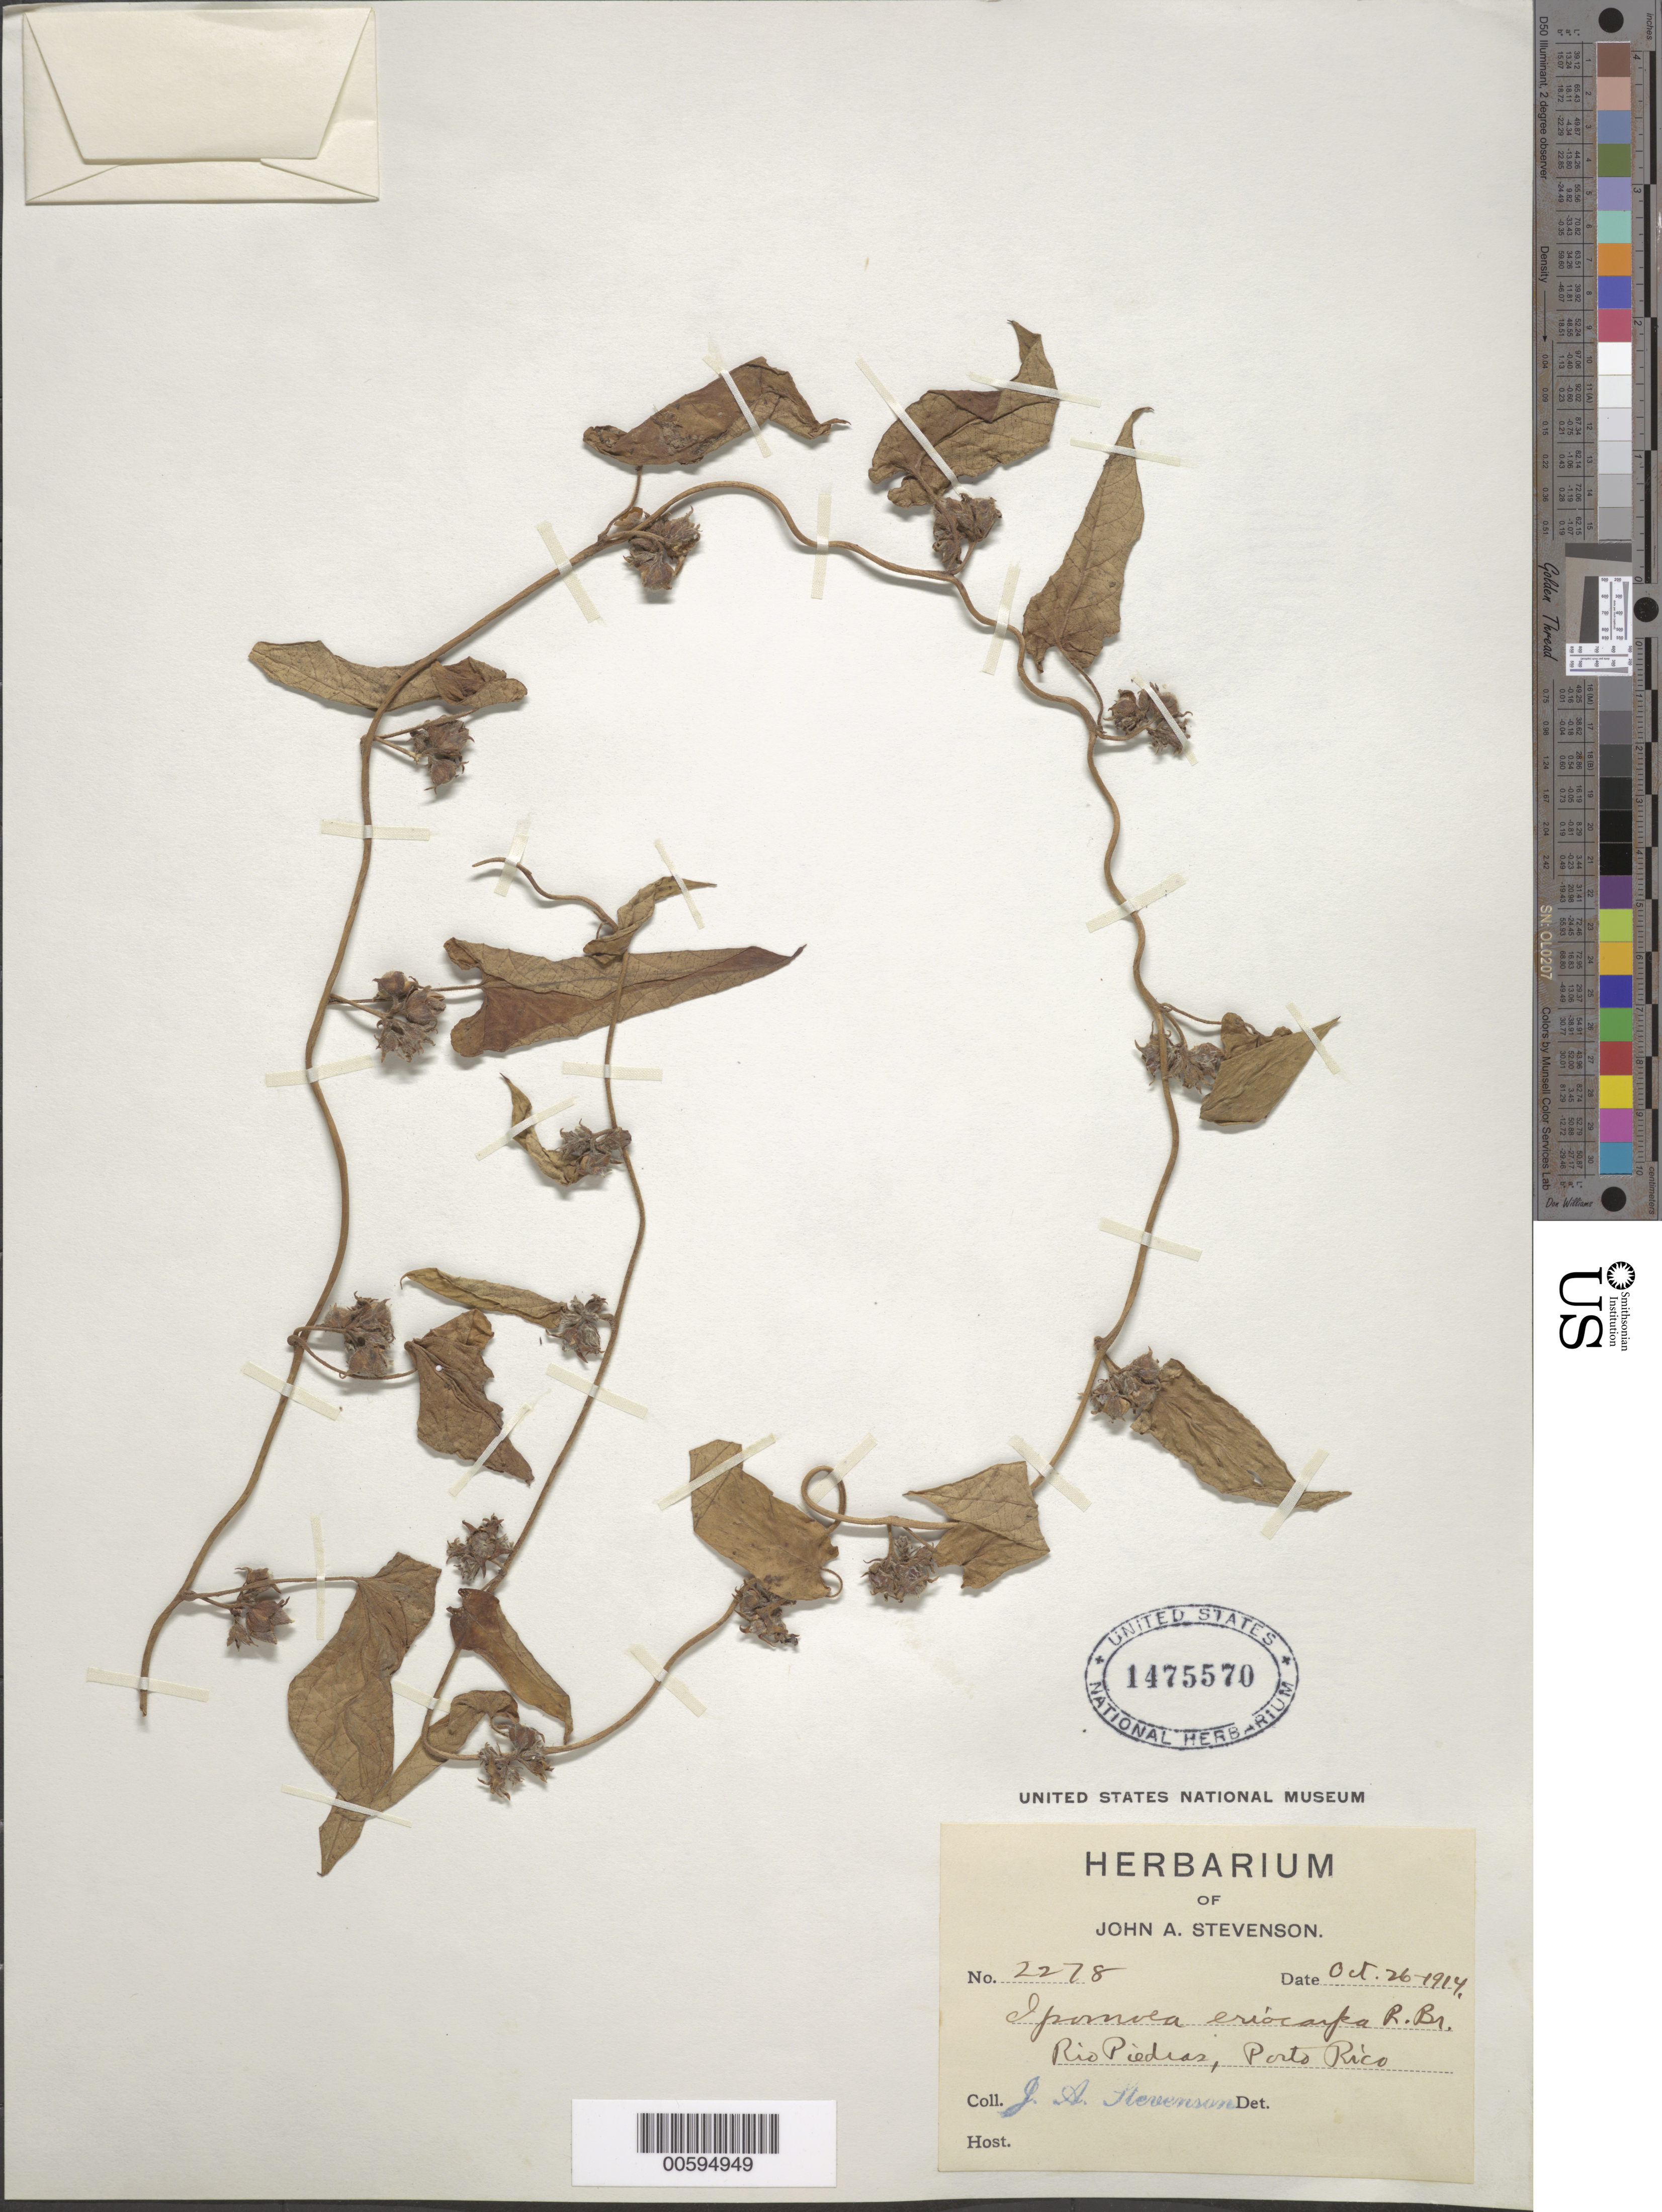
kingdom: Plantae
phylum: Tracheophyta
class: Magnoliopsida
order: Solanales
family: Convolvulaceae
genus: Ipomoea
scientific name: Ipomoea eriocarpa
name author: R. Br.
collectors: J. Stevenson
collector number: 2278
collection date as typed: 26 Oct 1914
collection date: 1914-10-26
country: Puerto Rico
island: Greater Antilles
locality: Rio Piedras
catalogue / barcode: US 1475570